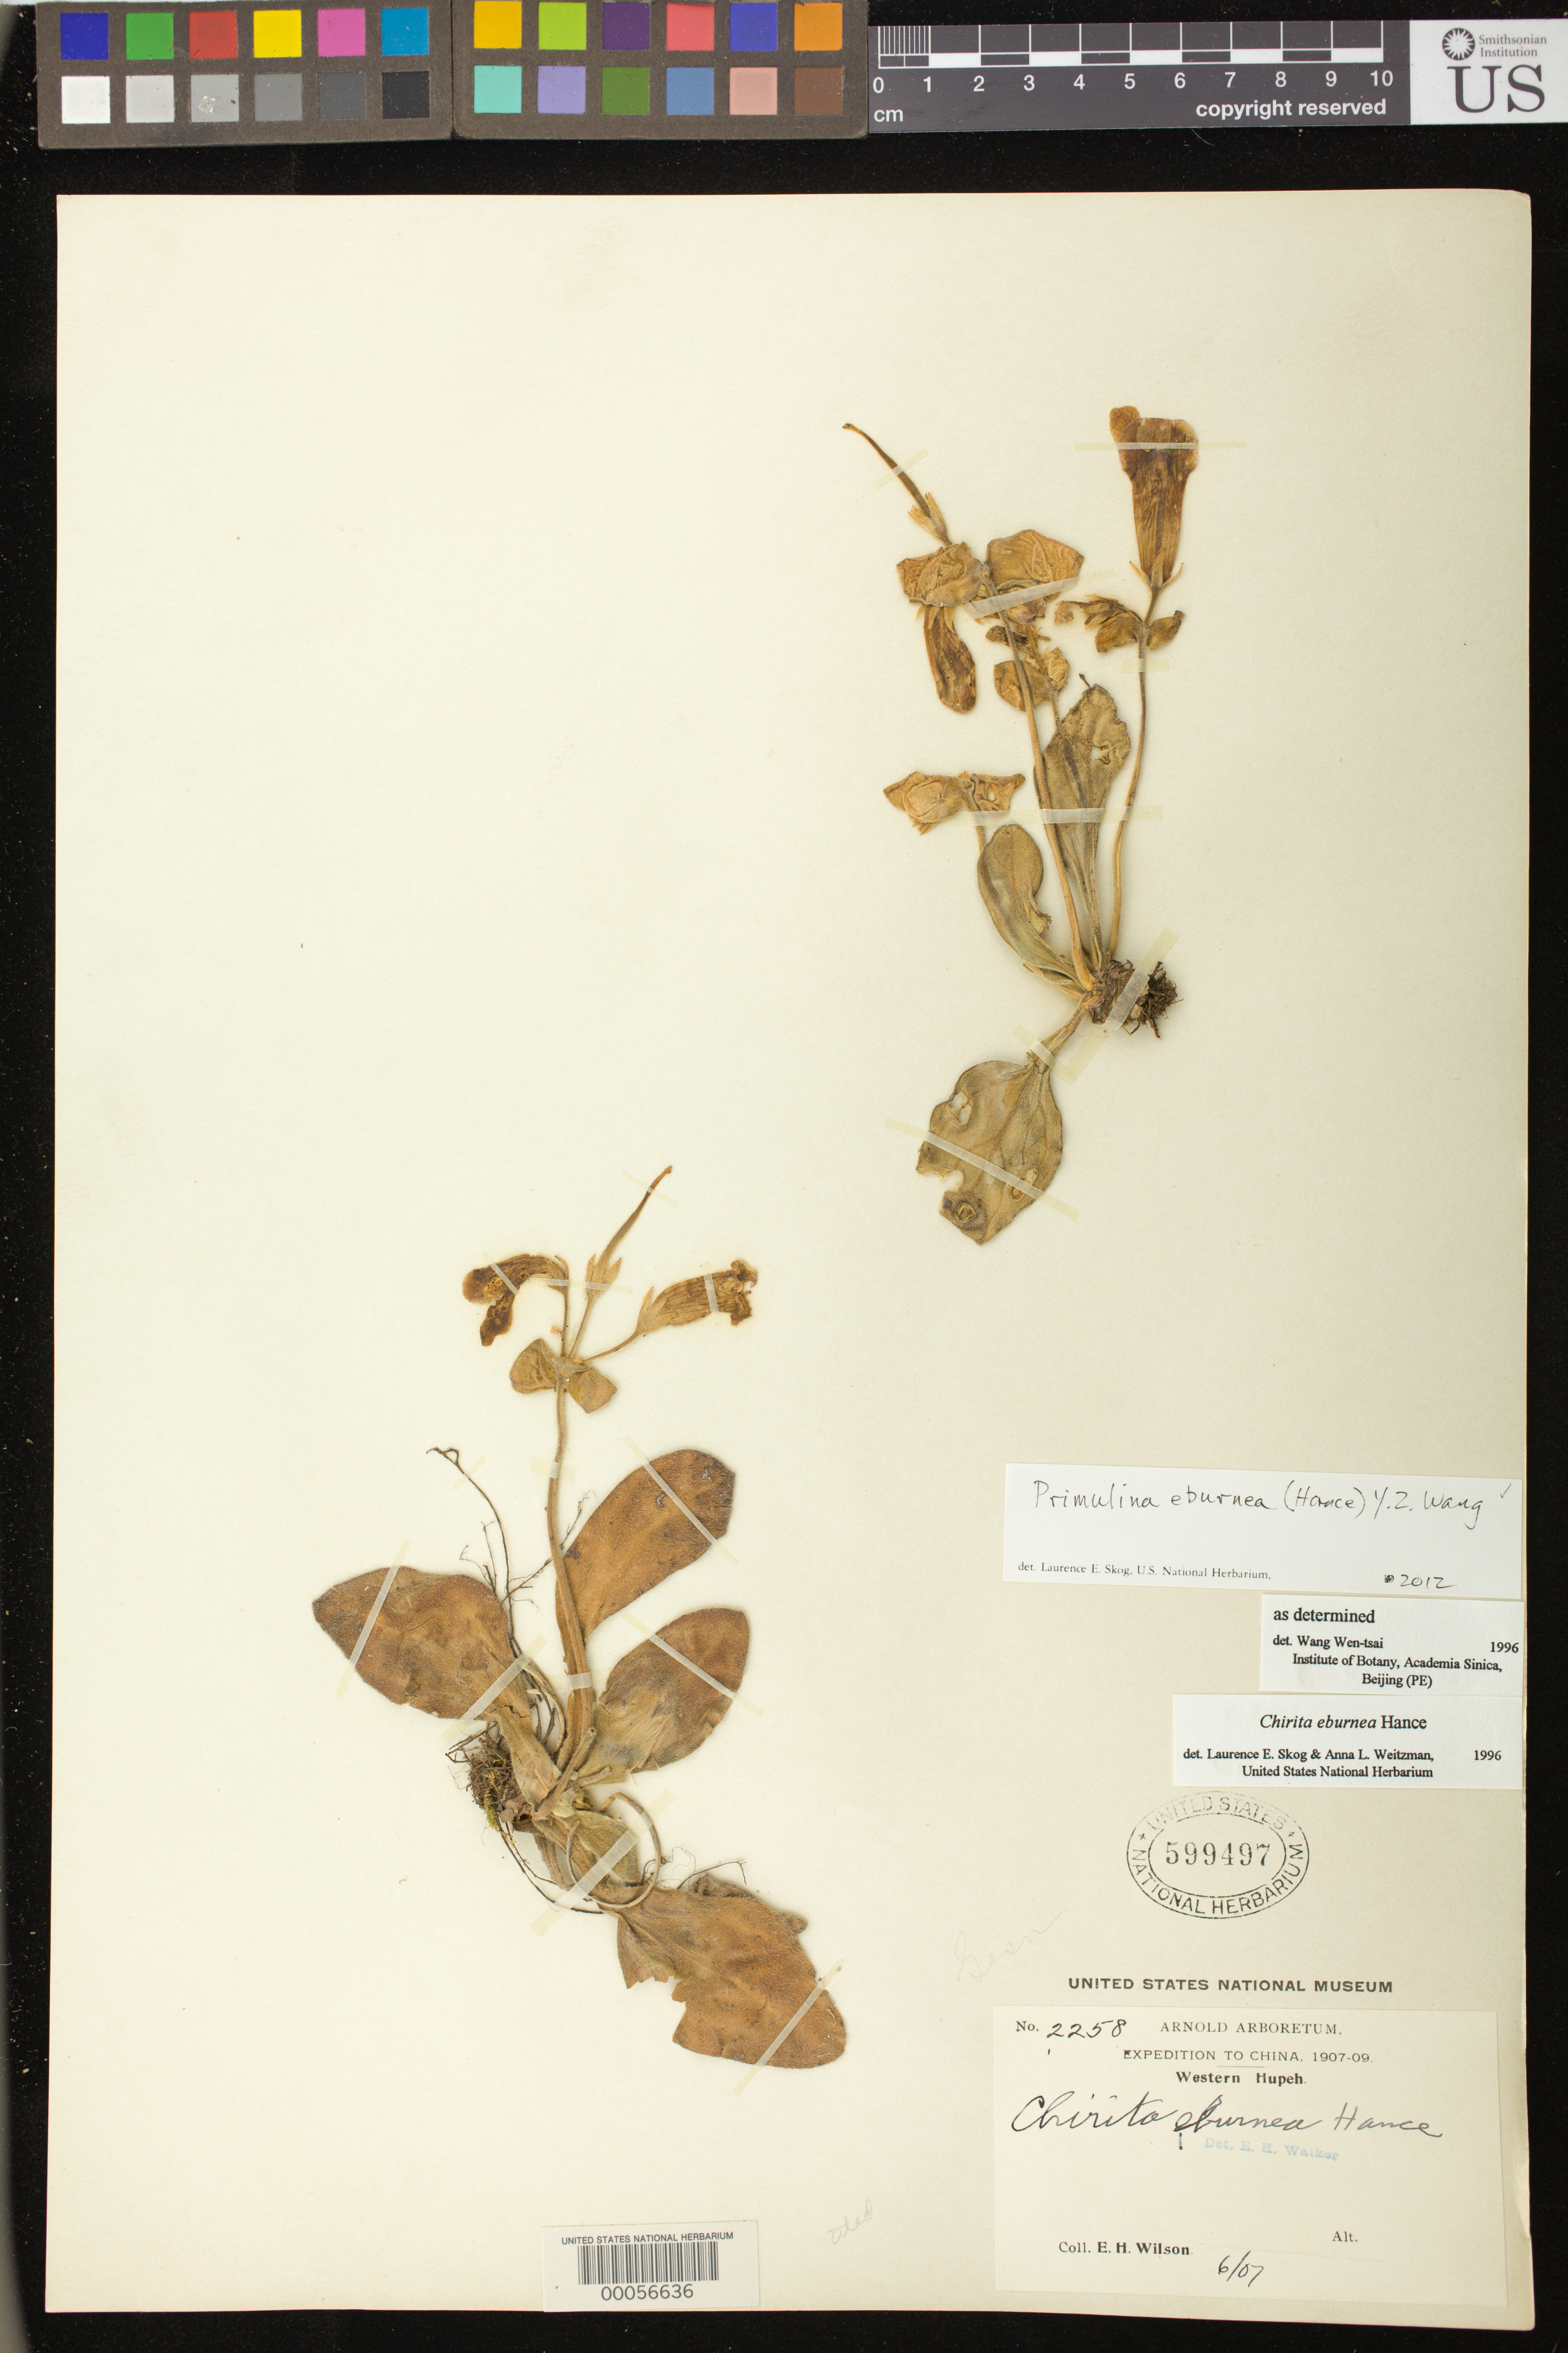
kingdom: Plantae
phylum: Tracheophyta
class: Magnoliopsida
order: Lamiales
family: Gesneriaceae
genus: Primulina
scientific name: Primulina eburnea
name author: (Hance) Y.Z. Wang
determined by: Skog, Laurence E.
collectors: E. H. Wilson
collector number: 2258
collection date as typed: Jun 1907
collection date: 1907-06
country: China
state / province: Hubei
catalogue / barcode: US 599497